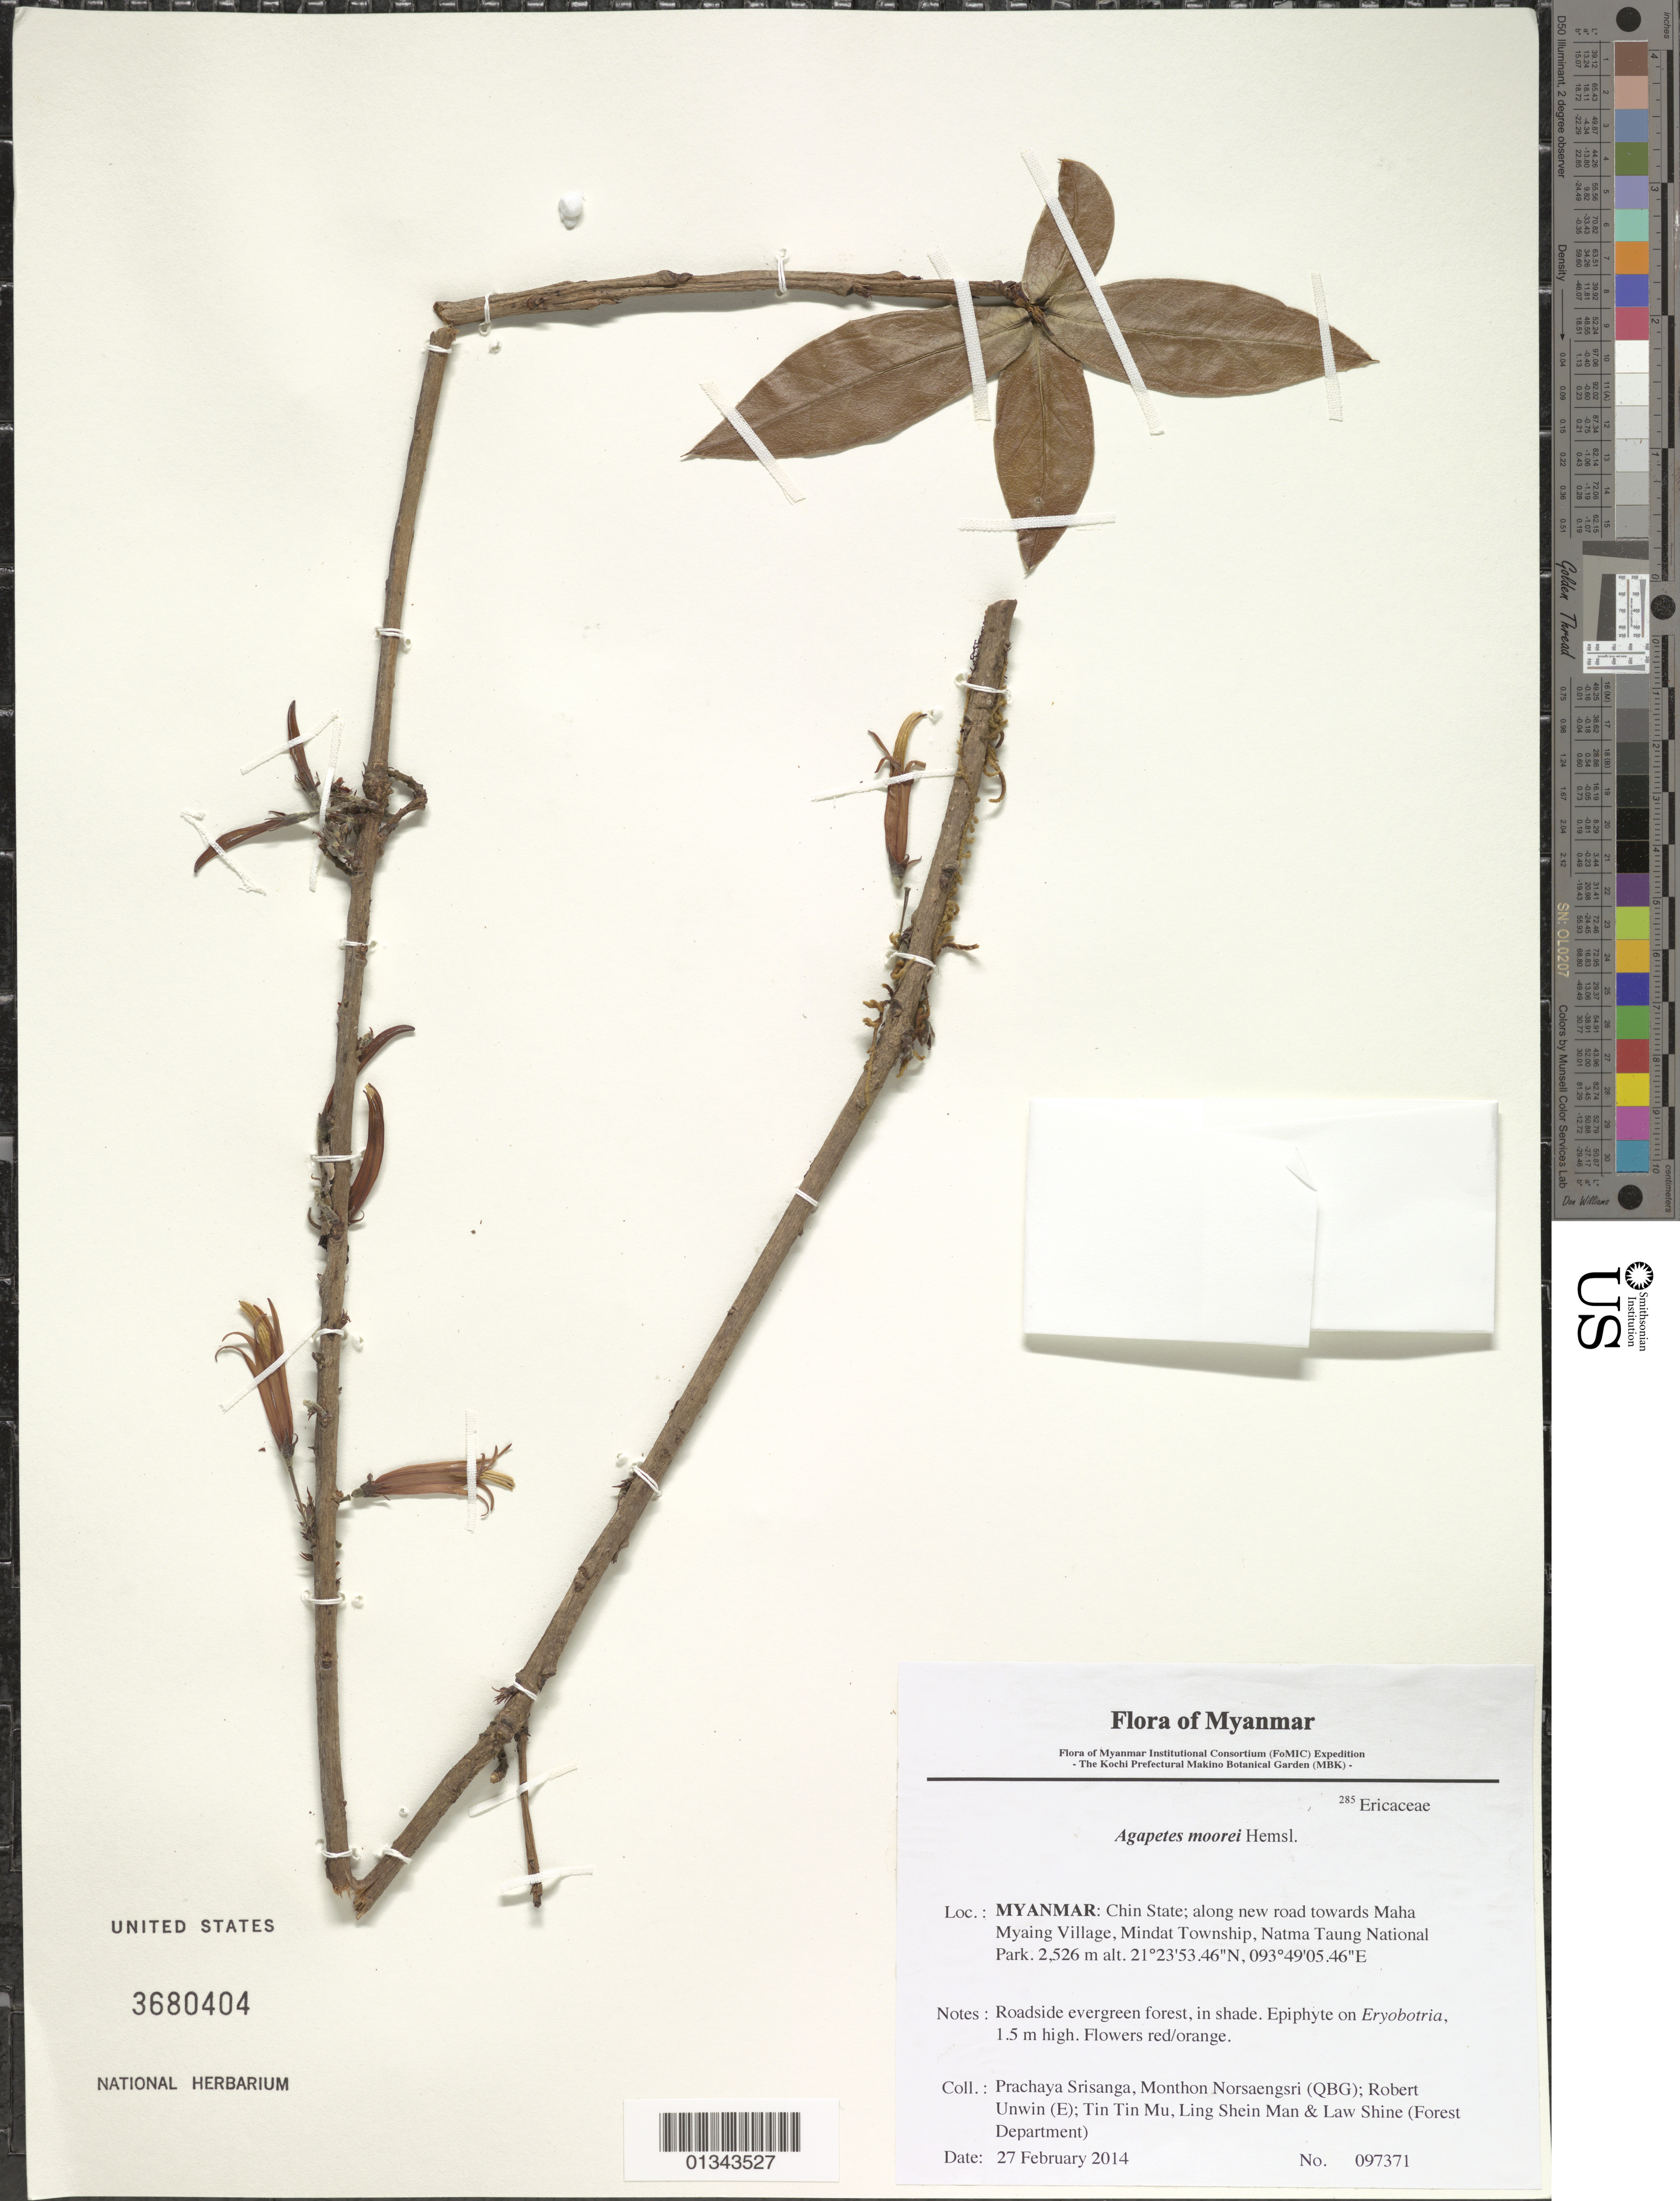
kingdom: Plantae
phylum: Tracheophyta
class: Magnoliopsida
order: Ericales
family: Ericaceae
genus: Agapetes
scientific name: Agapetes moorei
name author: Hemsl.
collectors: P. Srisanga, M. Norsaengsri, R. Unwin, Tin Tin Mu, Ling Shein Man & L. Shine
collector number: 97371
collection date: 2014-02-27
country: Myanmar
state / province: Chin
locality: Along new road towards Maha Myaing Village, Mindat Township, Natma Taung National Park.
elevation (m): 2526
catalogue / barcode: US 3680404